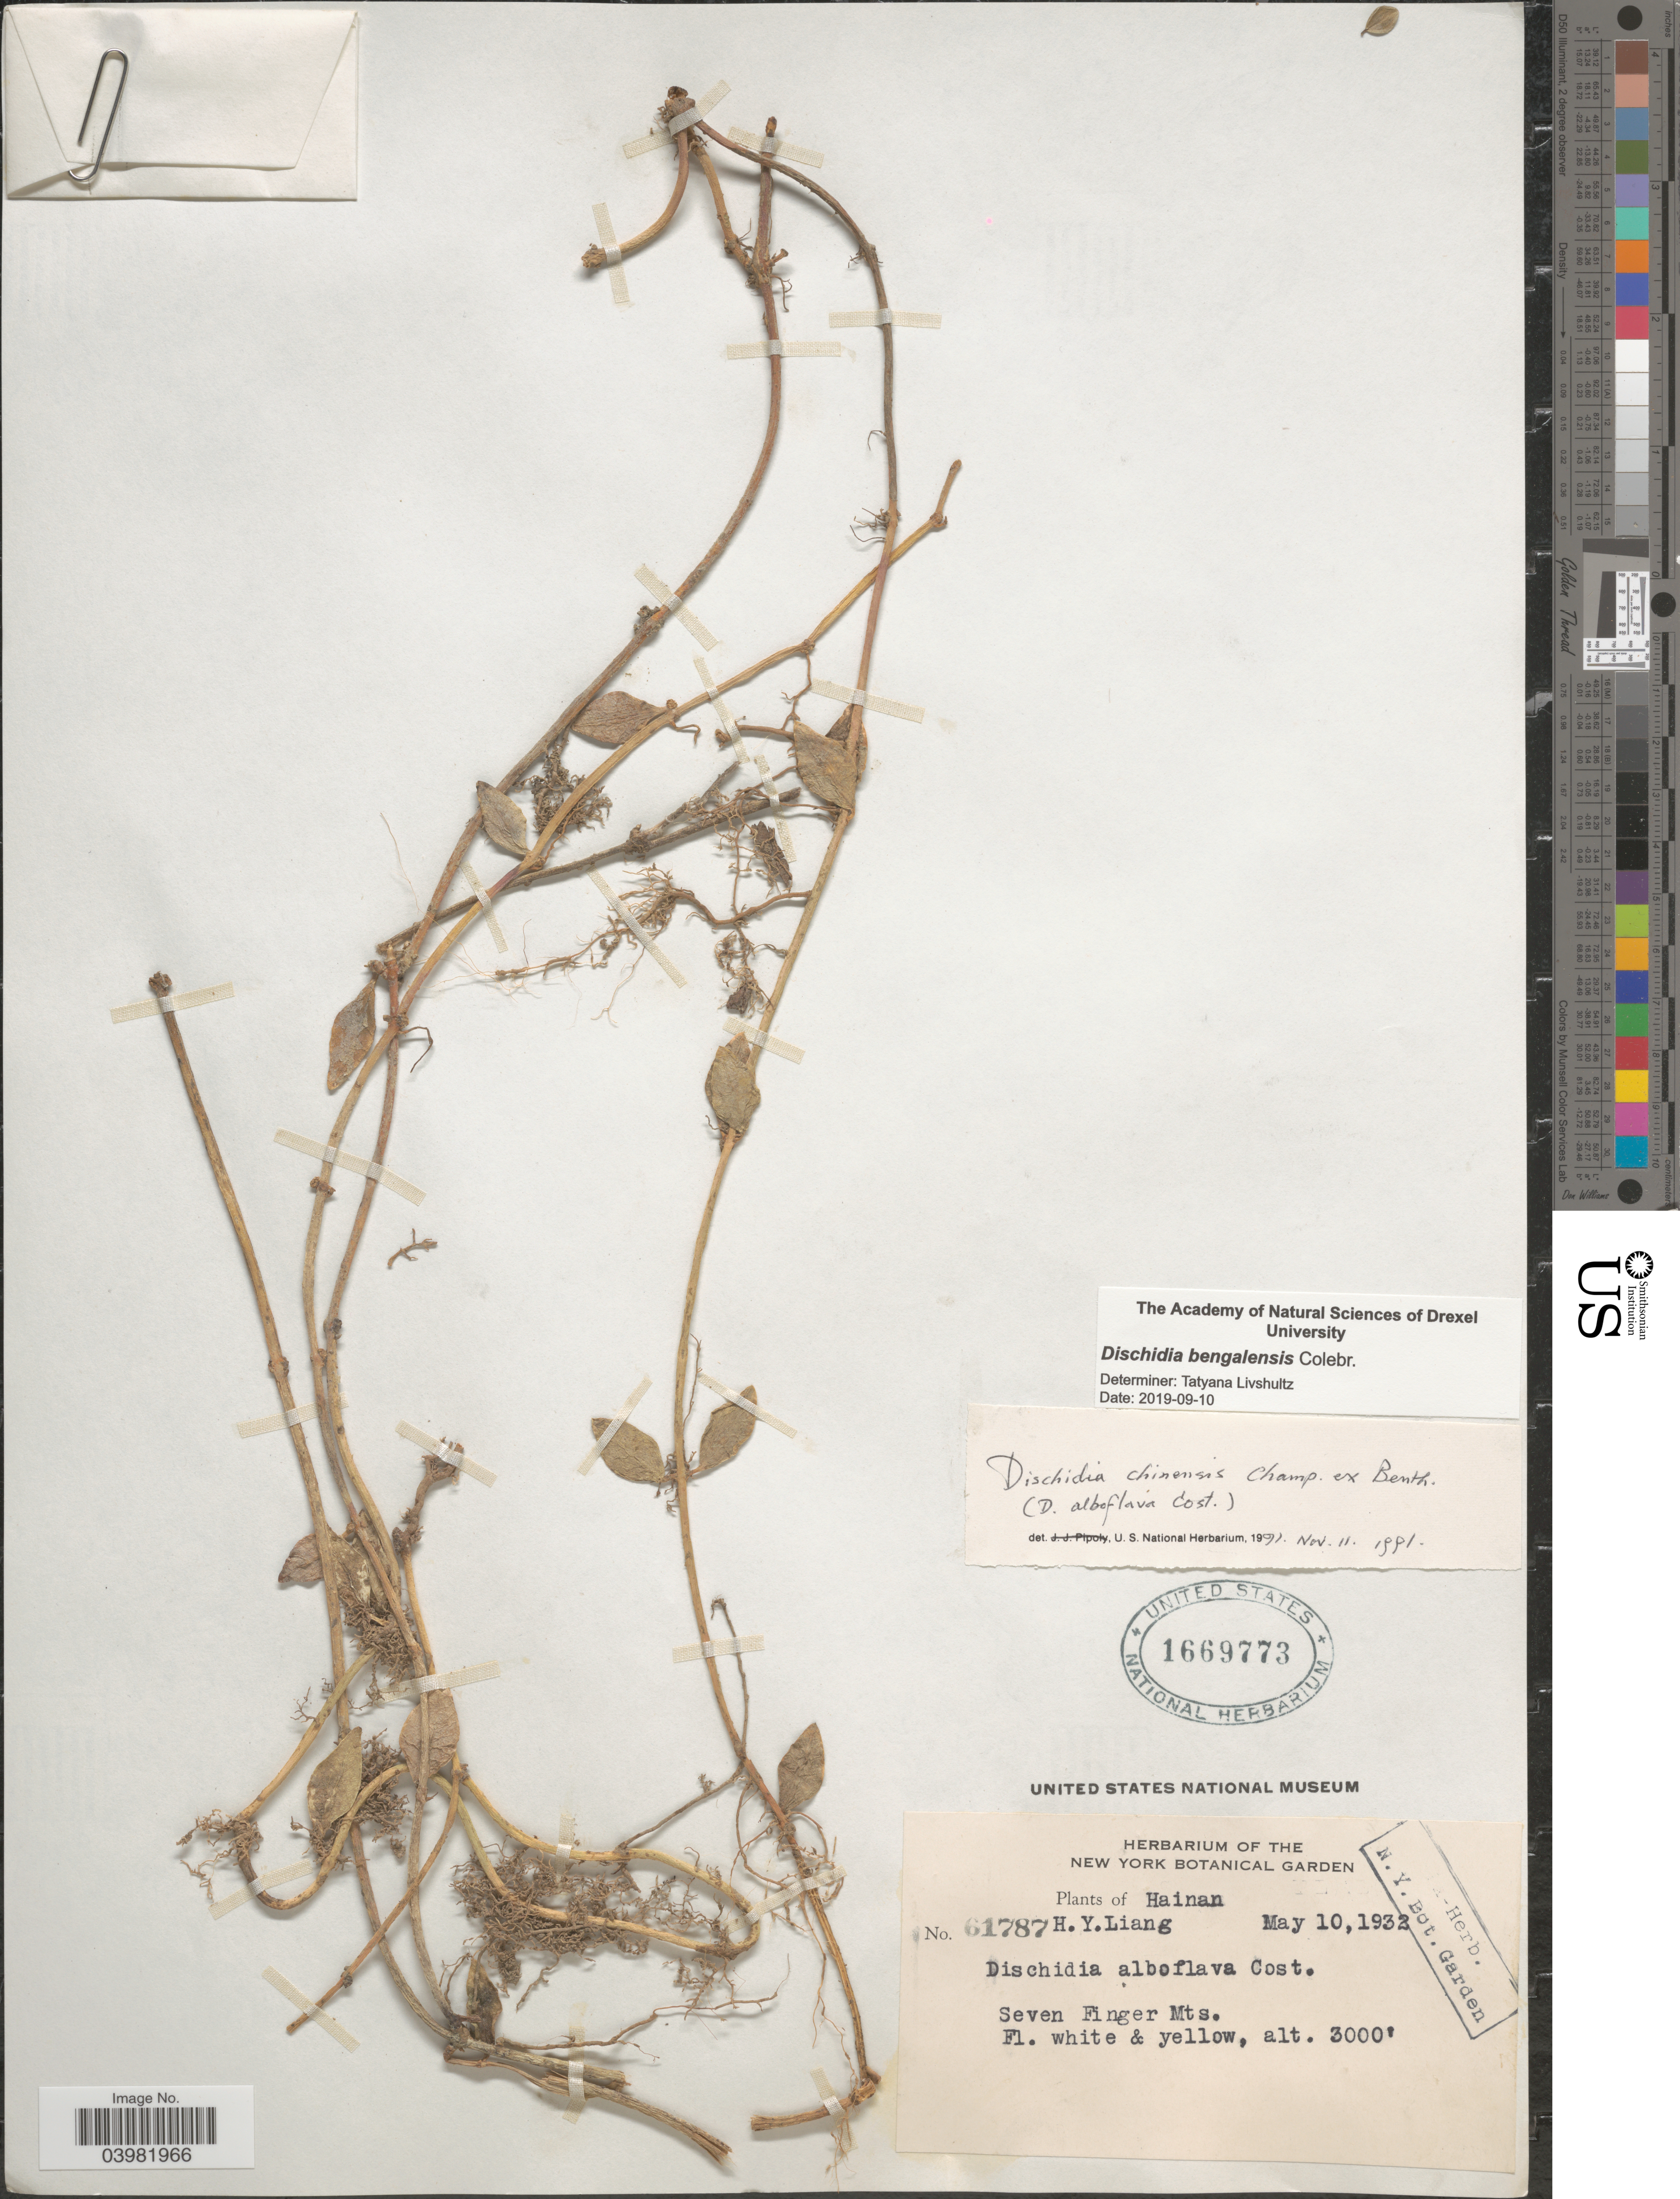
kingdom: Plantae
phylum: Tracheophyta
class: Magnoliopsida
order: Gentianales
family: Apocynaceae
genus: Dischidia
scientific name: Dischidia bengalensis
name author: Colebr.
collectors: H. Y. Liang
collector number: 61787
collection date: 1932-05-10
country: China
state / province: Hainan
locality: Seven Finger Mts.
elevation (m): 914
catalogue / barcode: US 1669773